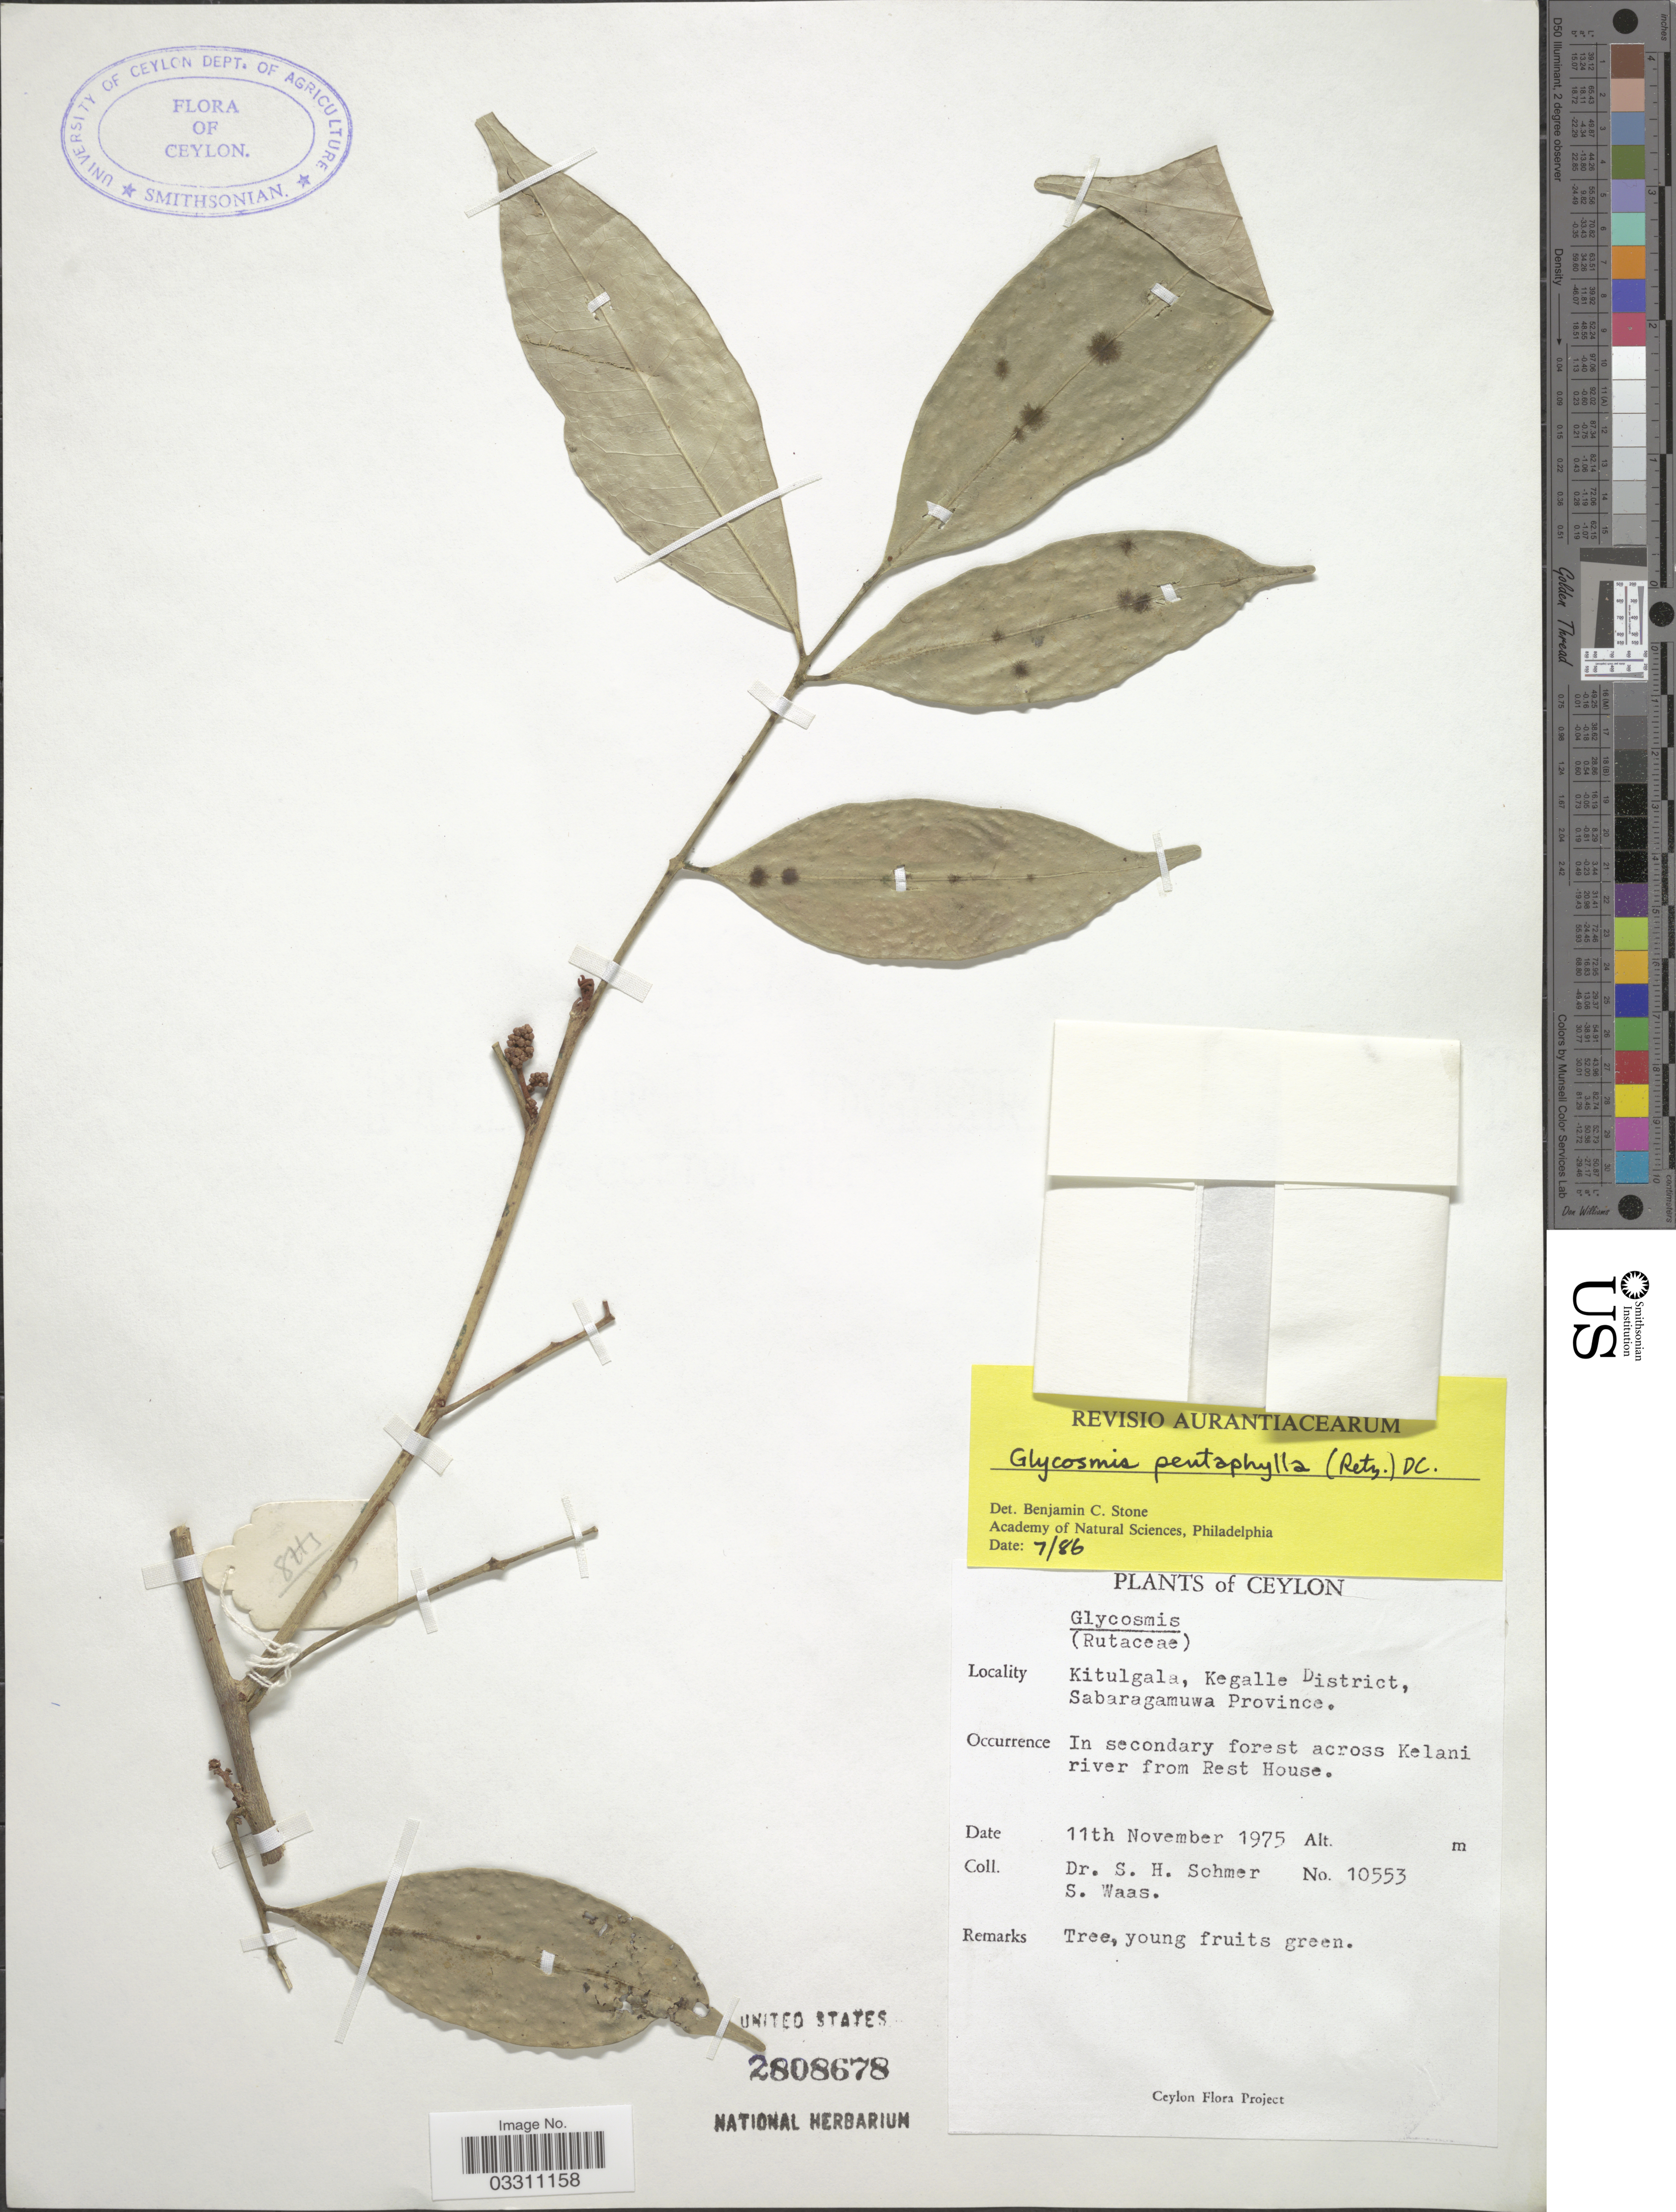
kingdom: Plantae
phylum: Tracheophyta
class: Magnoliopsida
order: Sapindales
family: Rutaceae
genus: Glycosmis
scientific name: Glycosmis pentaphylla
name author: (Retz.) DC.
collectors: S. H. Sohmer & S. Waas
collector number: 10553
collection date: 1975-11-11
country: Sri Lanka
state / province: Sabaragamuwa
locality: Ceylon. Kitulgala, Kegalle District. In secondary forest across Kelani river from Rest House.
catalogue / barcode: US 2808678